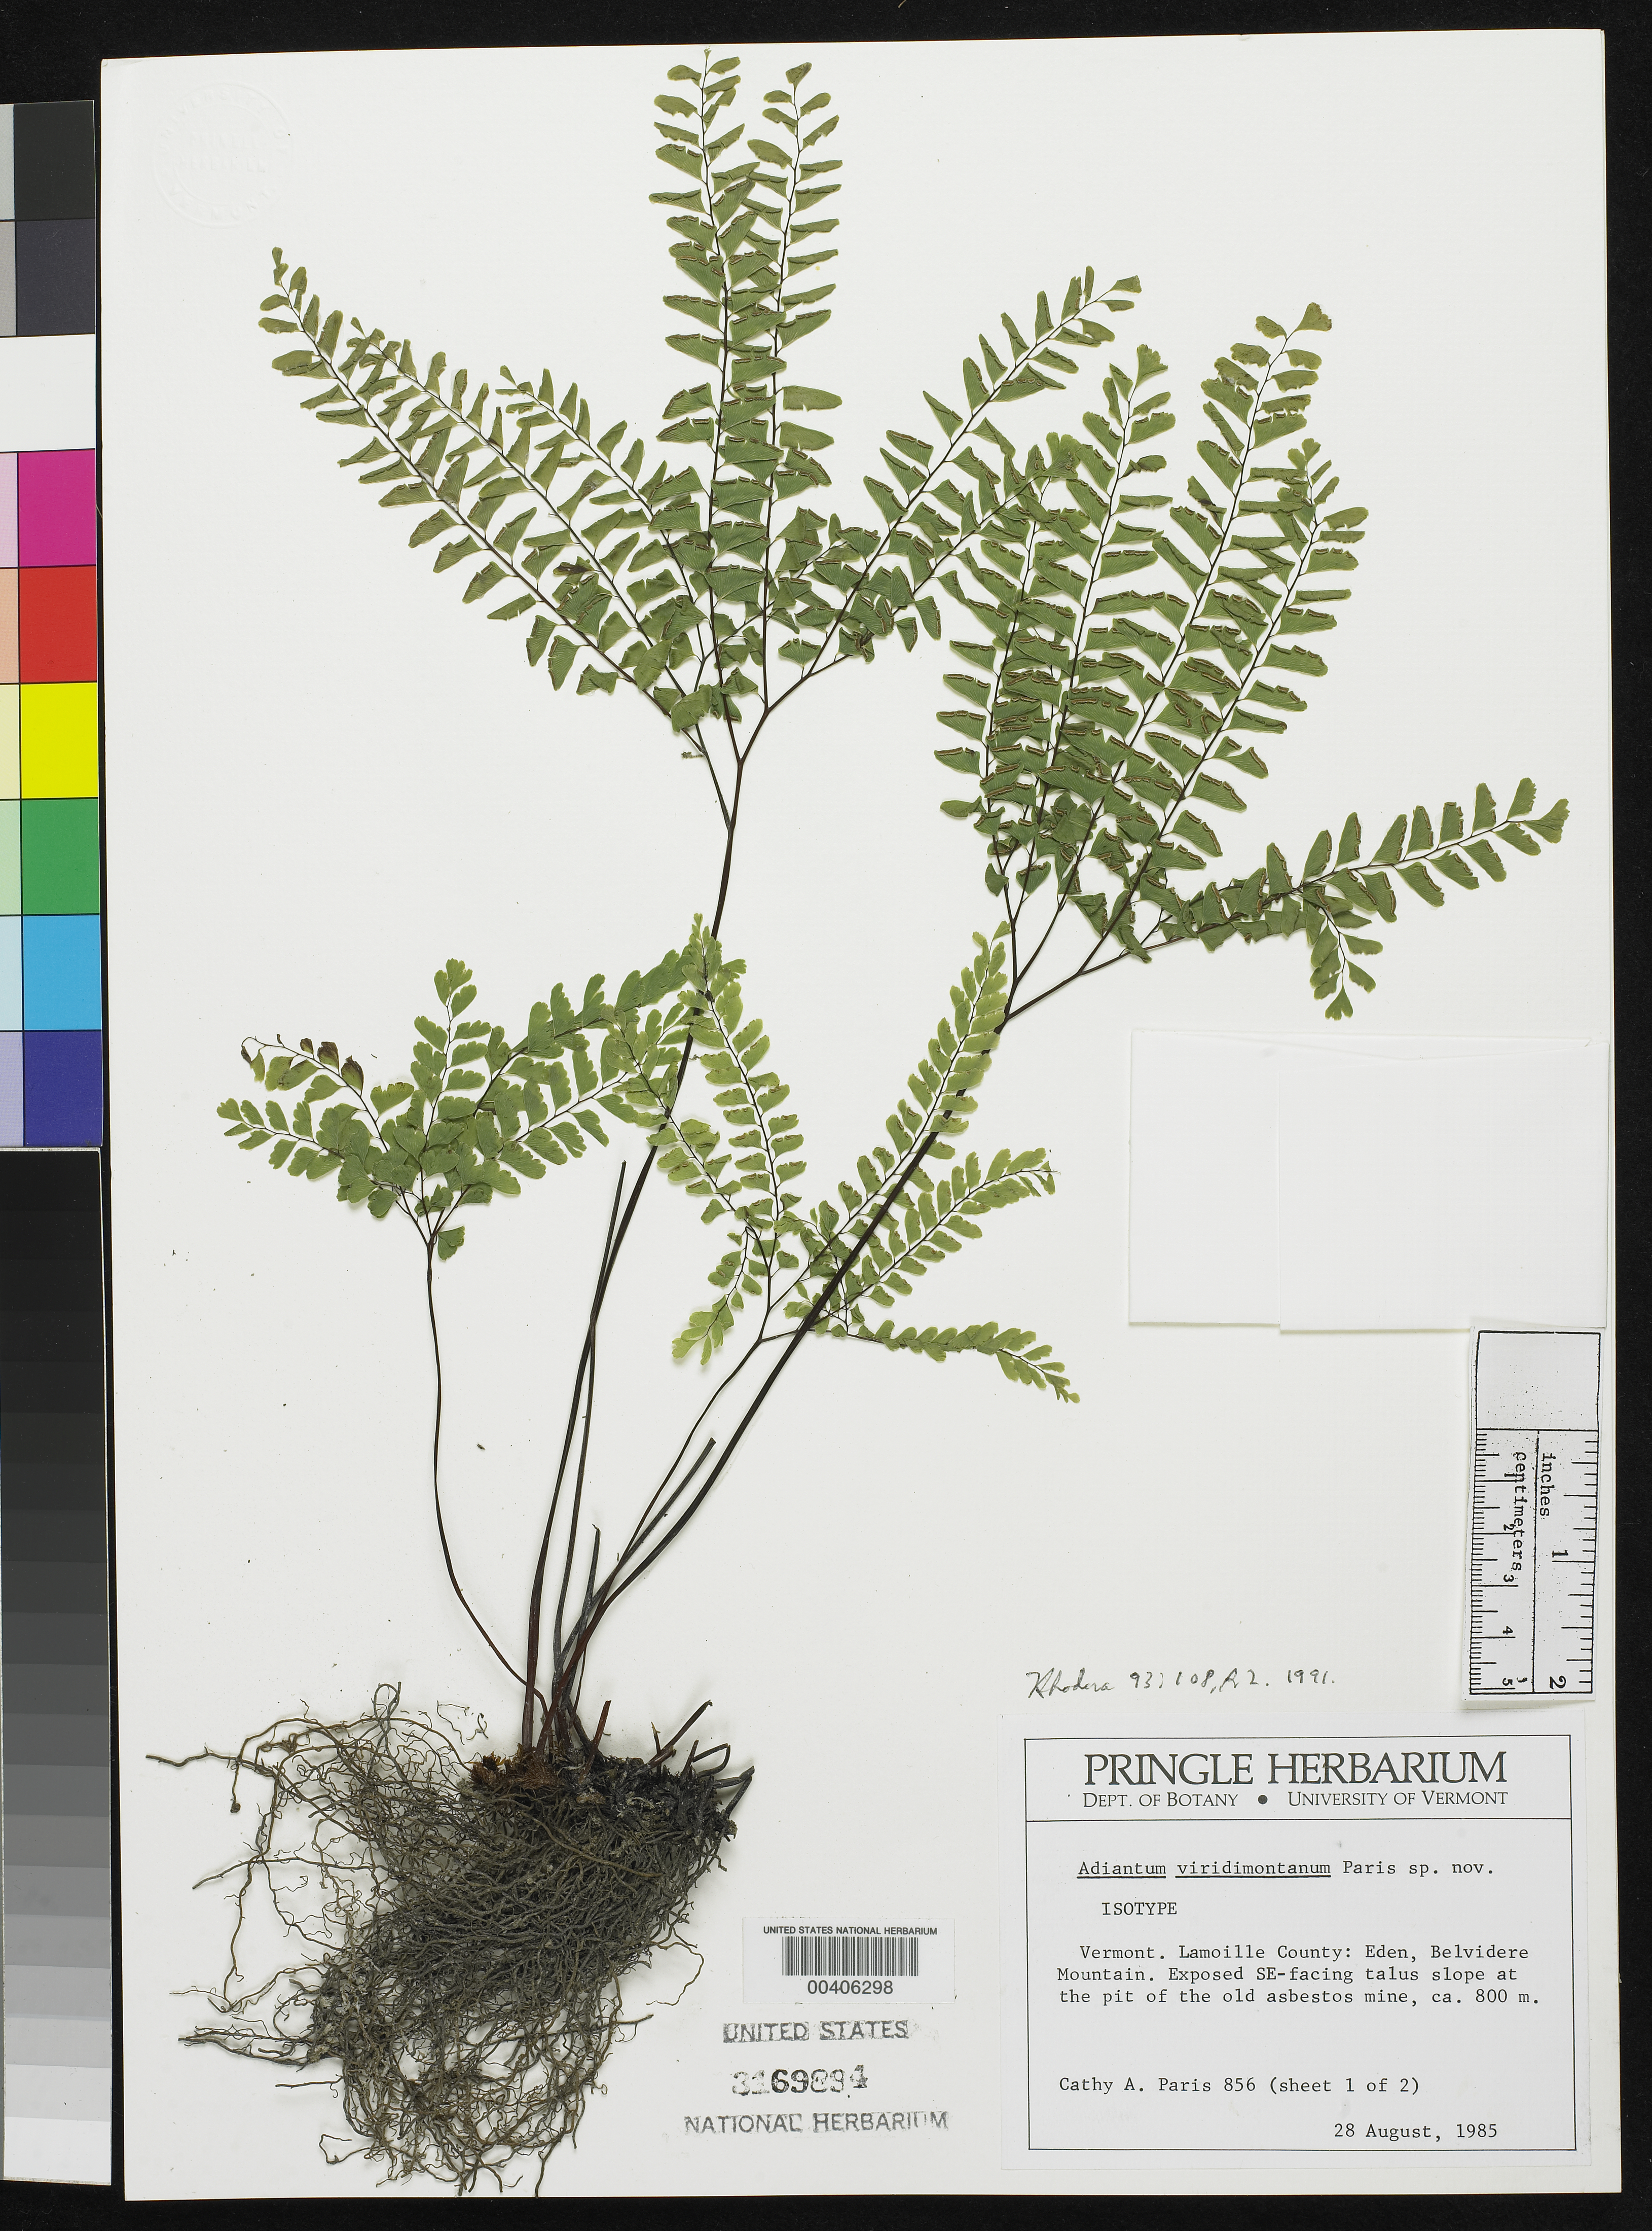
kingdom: Plantae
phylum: Tracheophyta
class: Polypodiopsida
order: Polypodiales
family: Pteridaceae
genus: Adiantum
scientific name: Adiantum viridimontanum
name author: C.A. Paris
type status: Isotype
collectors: C. A. Paris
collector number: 856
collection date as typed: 28 Aug 1985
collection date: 1985-08-28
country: United States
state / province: Vermont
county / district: Lamoille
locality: Eden, Belvidere Mountain.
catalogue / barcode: US 3169894